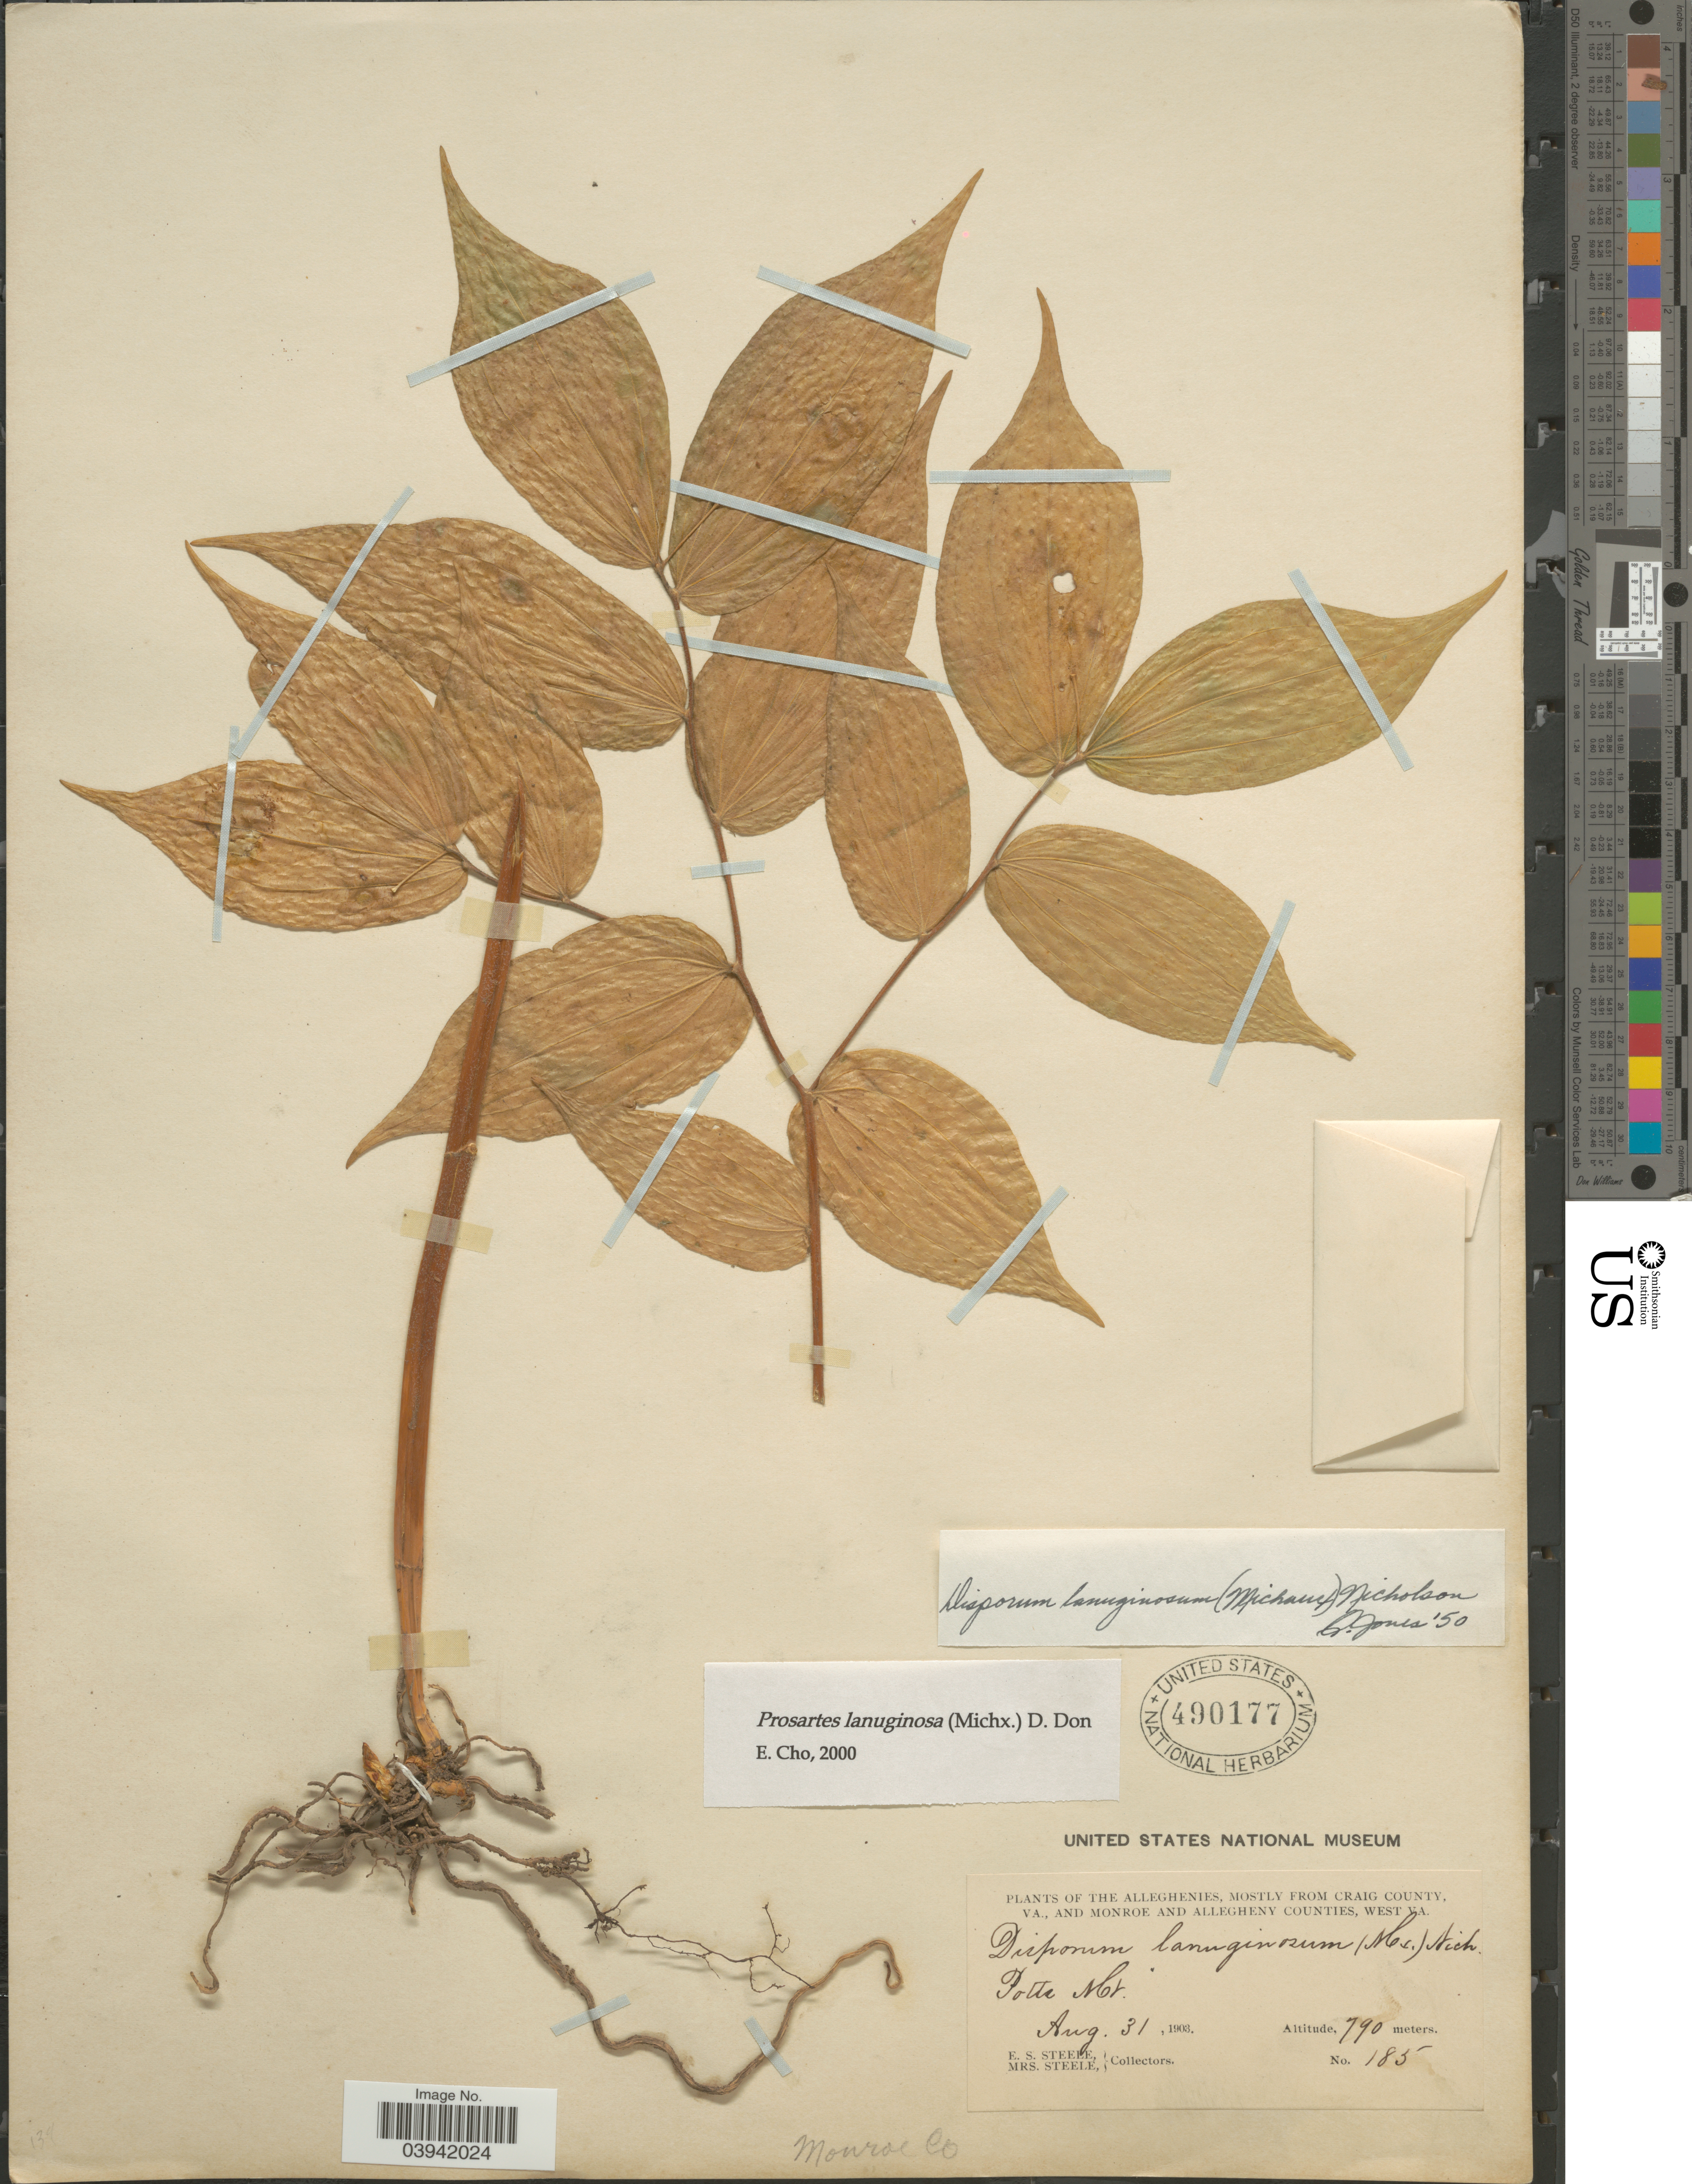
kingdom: Plantae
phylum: Tracheophyta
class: Liliopsida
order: Liliales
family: Liliaceae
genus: Prosartes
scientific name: Prosartes lanuginosa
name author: D. Don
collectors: E. Steele & Mrs. E. S. Steele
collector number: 185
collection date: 1903-08-31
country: United States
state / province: Virginia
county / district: Rappahannock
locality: Monroe Co. The Alleghenies, mostly from Craig County, Va., and Monroe and Allegheny Counties, West Va. Potts Mt.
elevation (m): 790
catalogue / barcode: US 490177